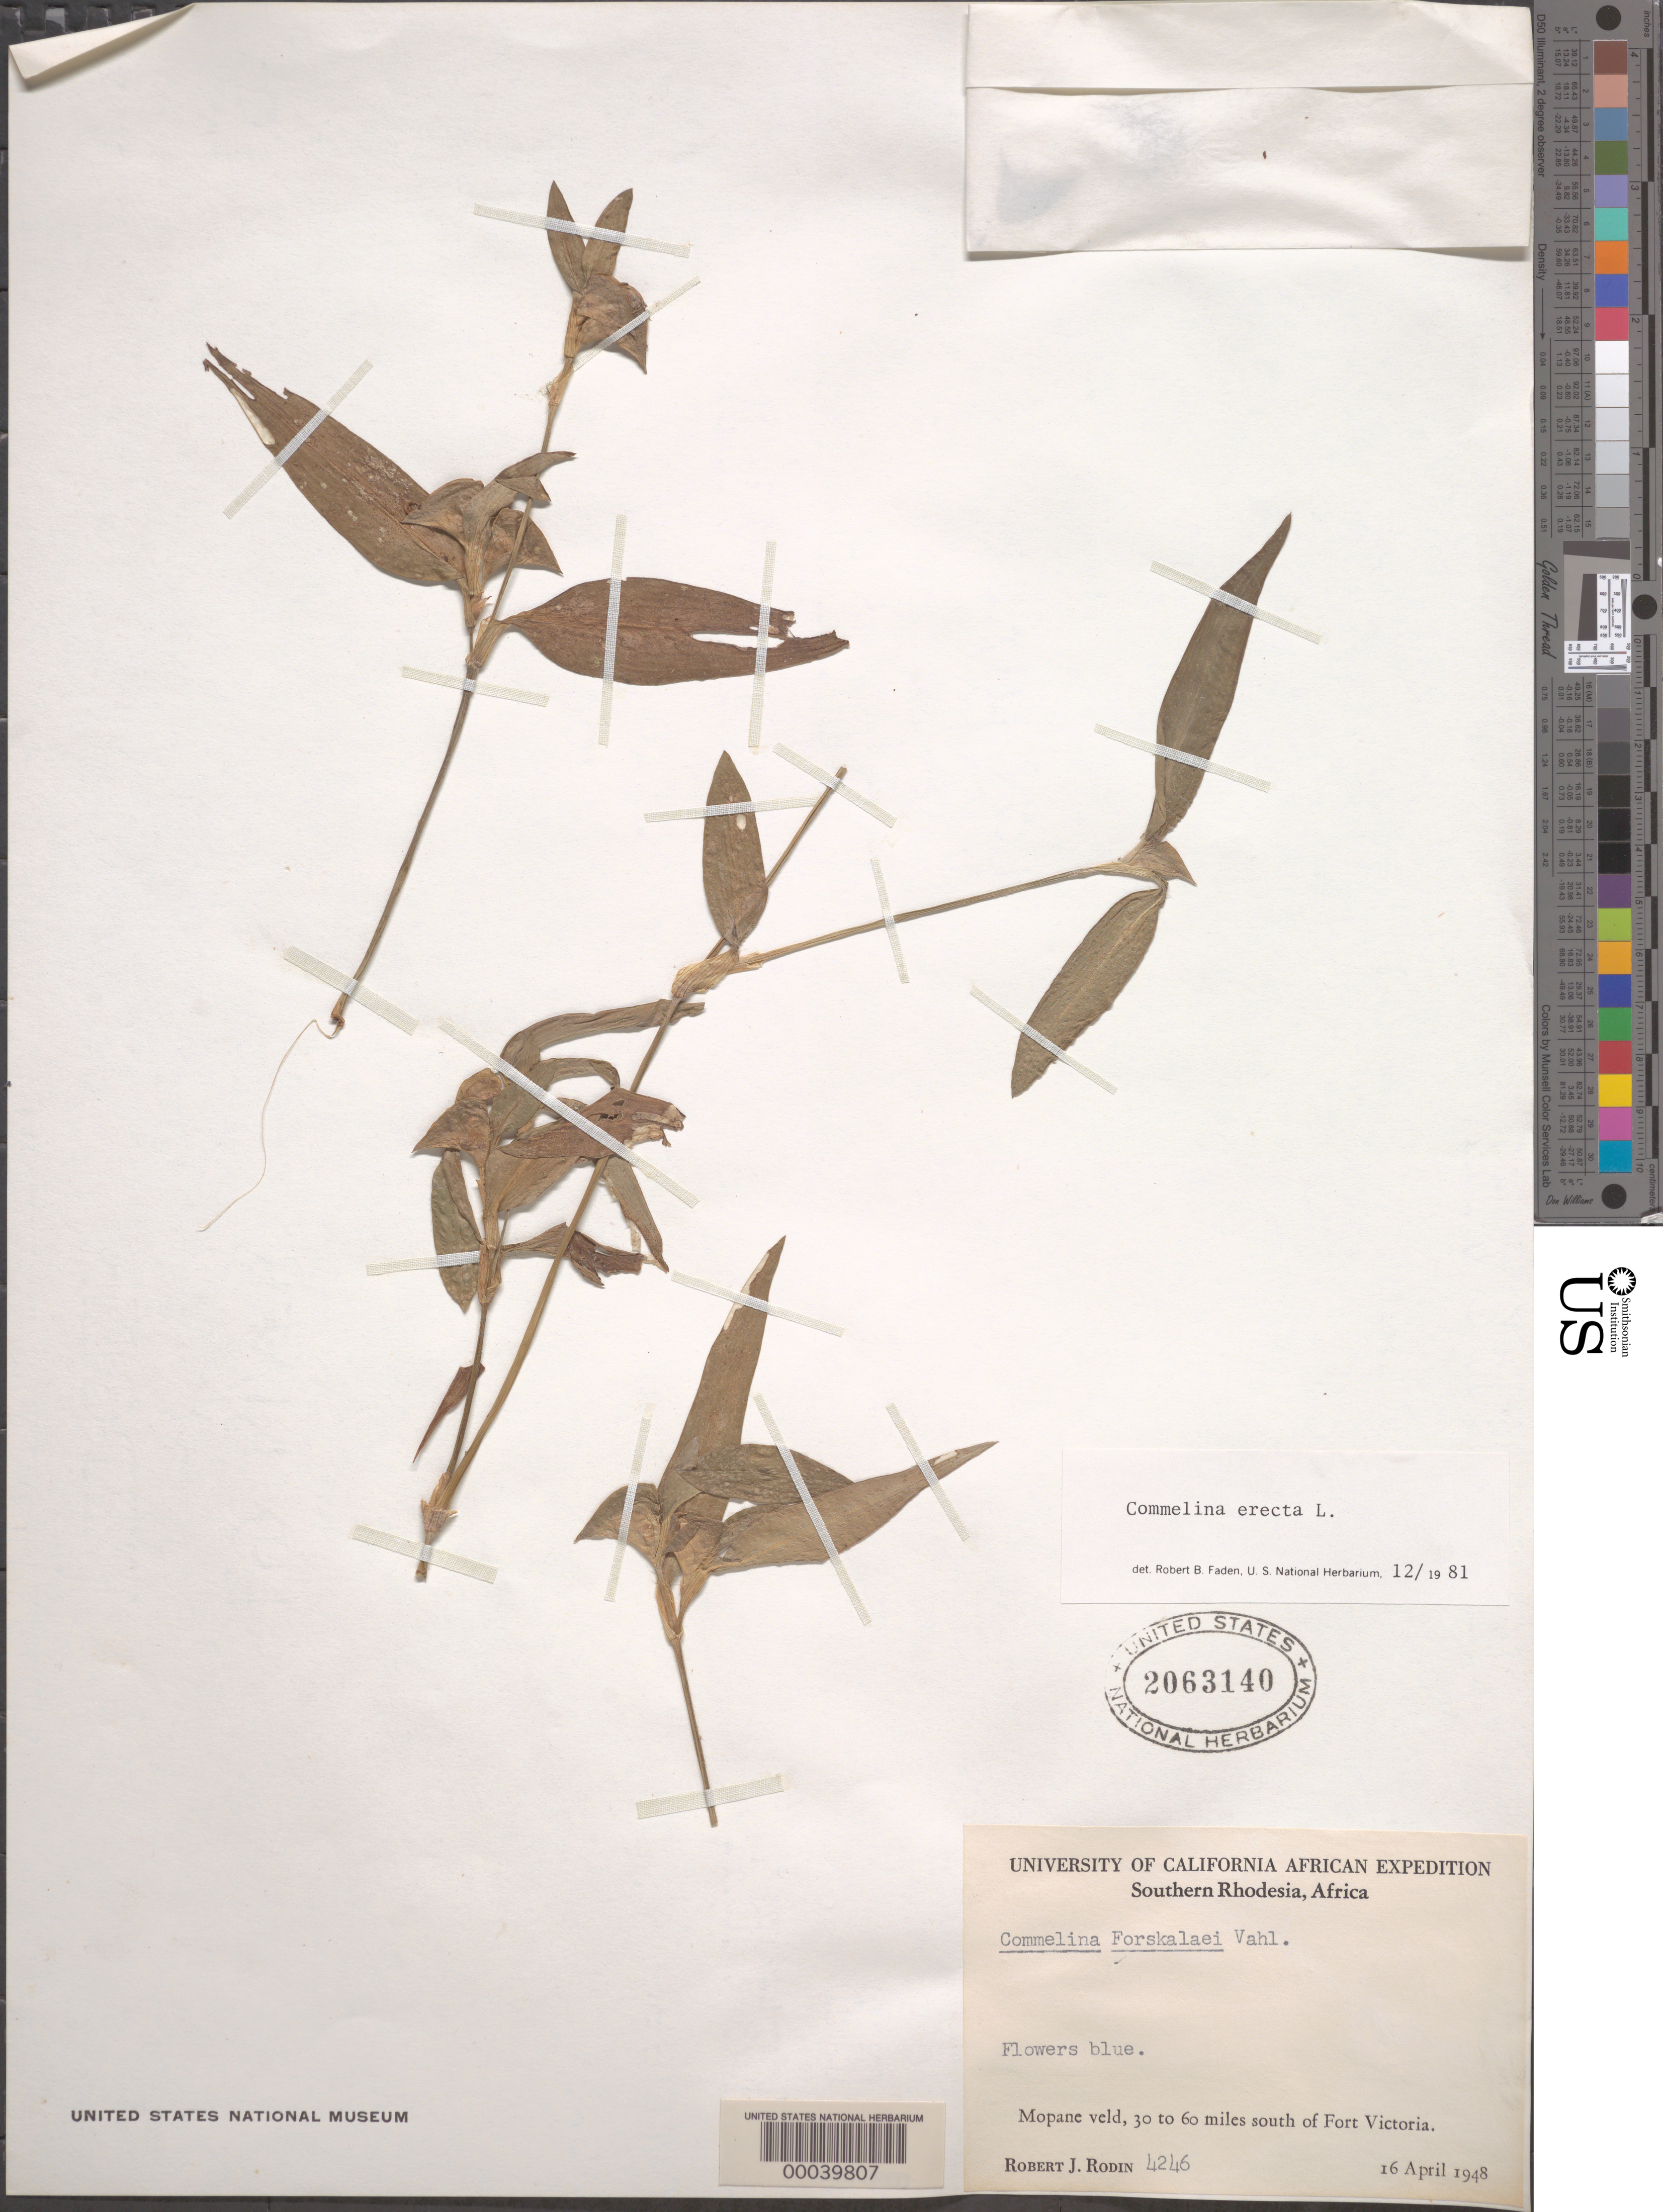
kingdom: Plantae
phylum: Tracheophyta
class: Liliopsida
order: Commelinales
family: Commelinaceae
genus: Commelina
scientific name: Commelina erecta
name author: L.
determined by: Faden, Robert B., (US), Smithsonian Institution - National Museum of Natural History (UNITED STATES)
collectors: R. J. Rodin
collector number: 4246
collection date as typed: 16 Apr 1948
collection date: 1948-04-16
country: Zimbabwe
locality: S of fort victoria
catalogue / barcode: US 2063140